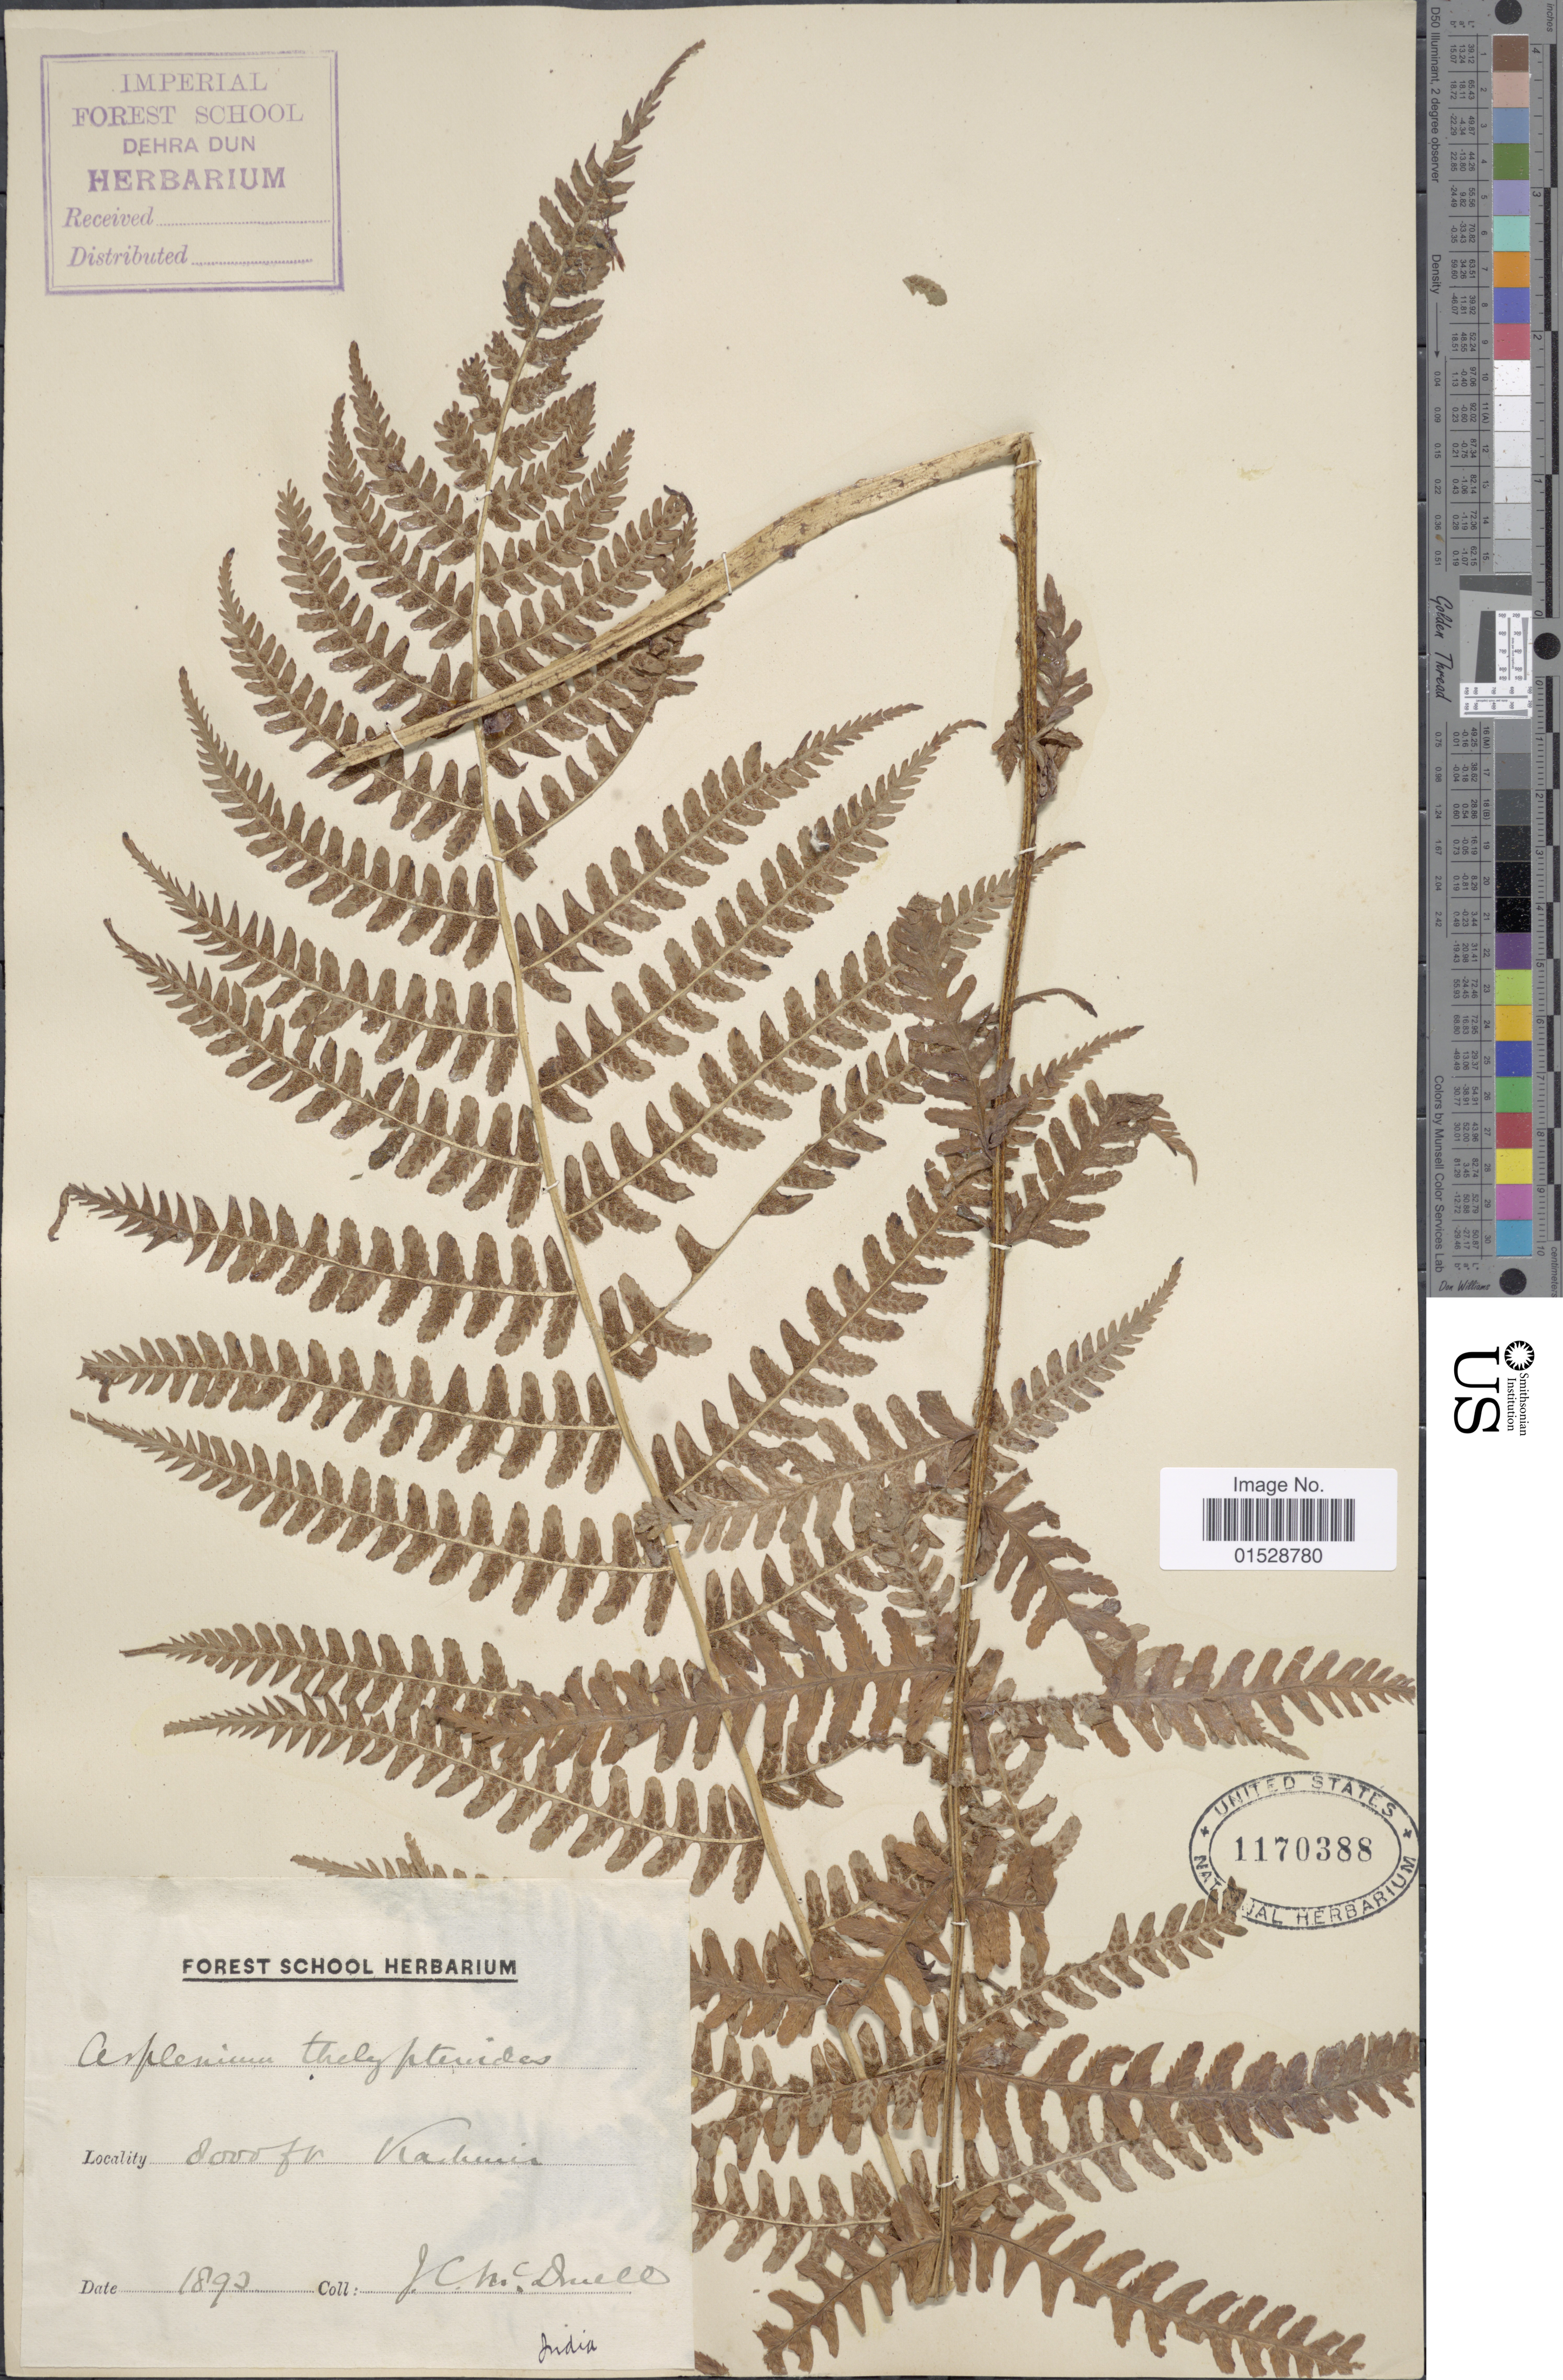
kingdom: Plantae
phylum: Tracheophyta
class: Polypodiopsida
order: Polypodiales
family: Athyriaceae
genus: Deparia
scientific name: Deparia acrostichoides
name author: (Sw.) M. Kato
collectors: J. McDonell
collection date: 1893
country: India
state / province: Jammu and Kashmir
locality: Kashmir, India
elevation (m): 2438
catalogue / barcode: US 1170388